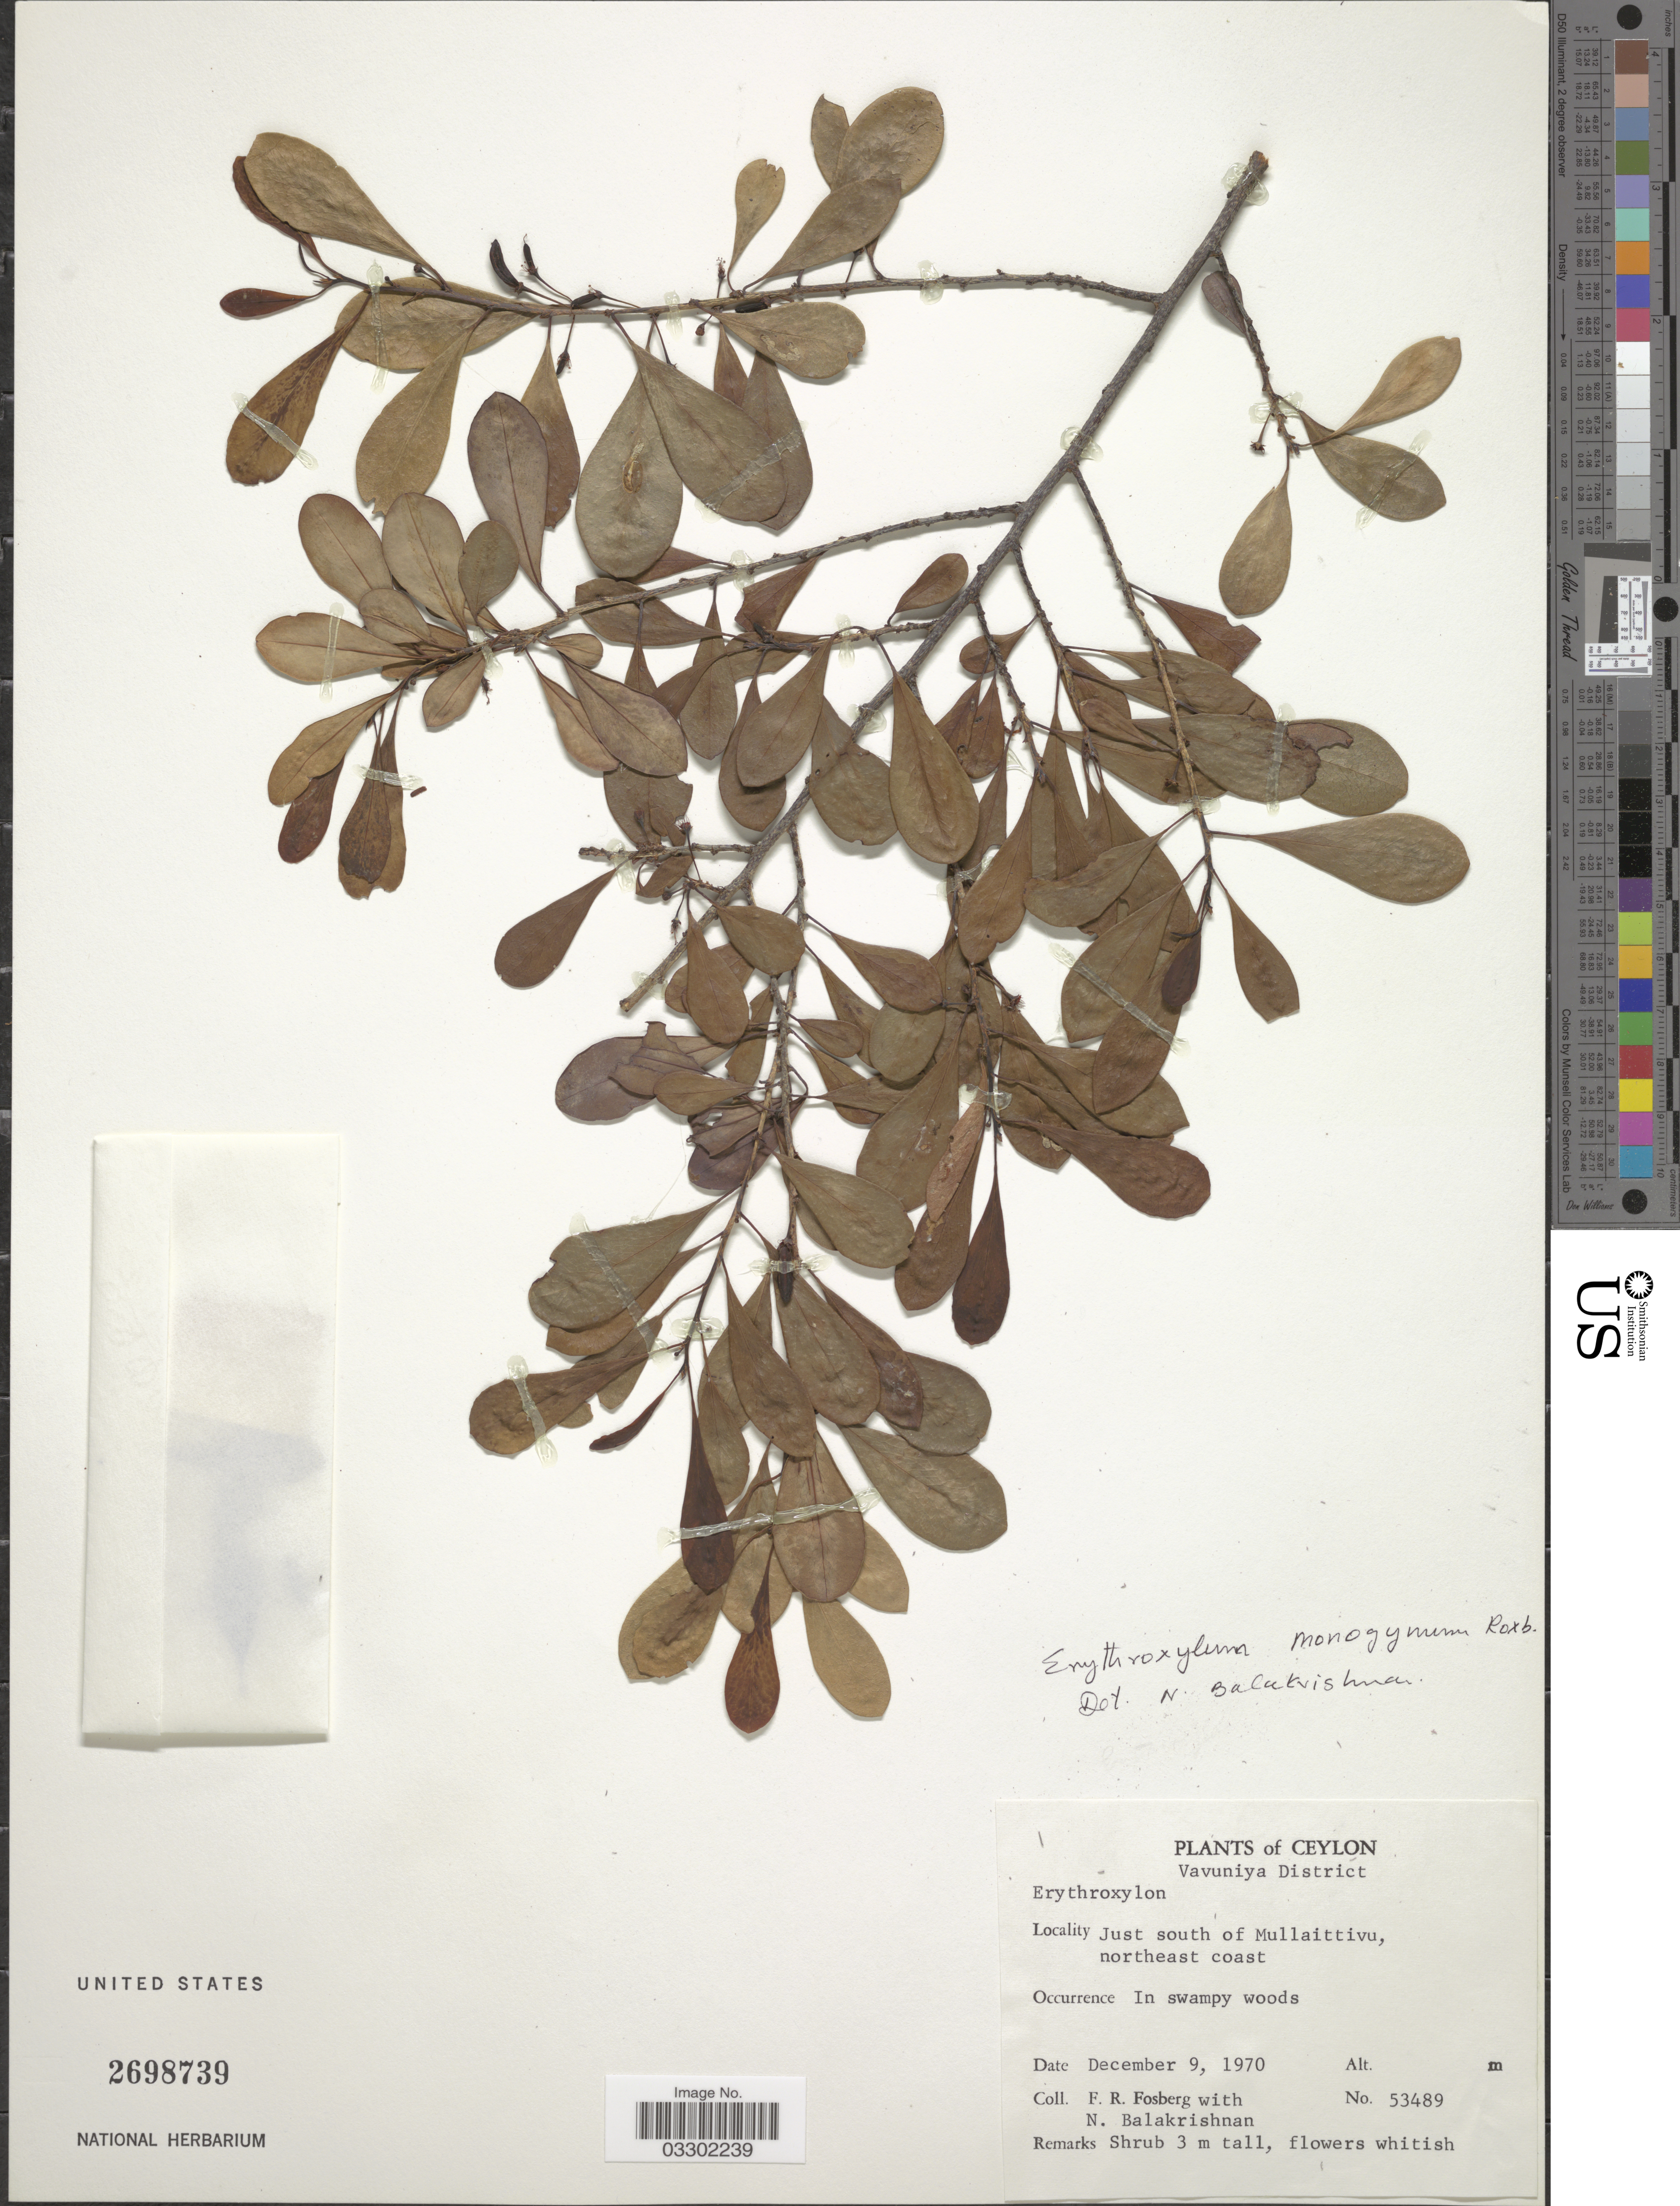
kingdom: Plantae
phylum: Tracheophyta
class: Magnoliopsida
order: Malpighiales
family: Erythroxylaceae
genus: Erythroxylum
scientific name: Erythroxylum monogynum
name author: Roxb.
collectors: F. R. Fosberg & N. Balakrishnan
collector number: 53489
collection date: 1970-12-09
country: Sri Lanka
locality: Ceylon, Vavuniya District, Just south of Mullaittivu, northeast coast.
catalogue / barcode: US 2698739